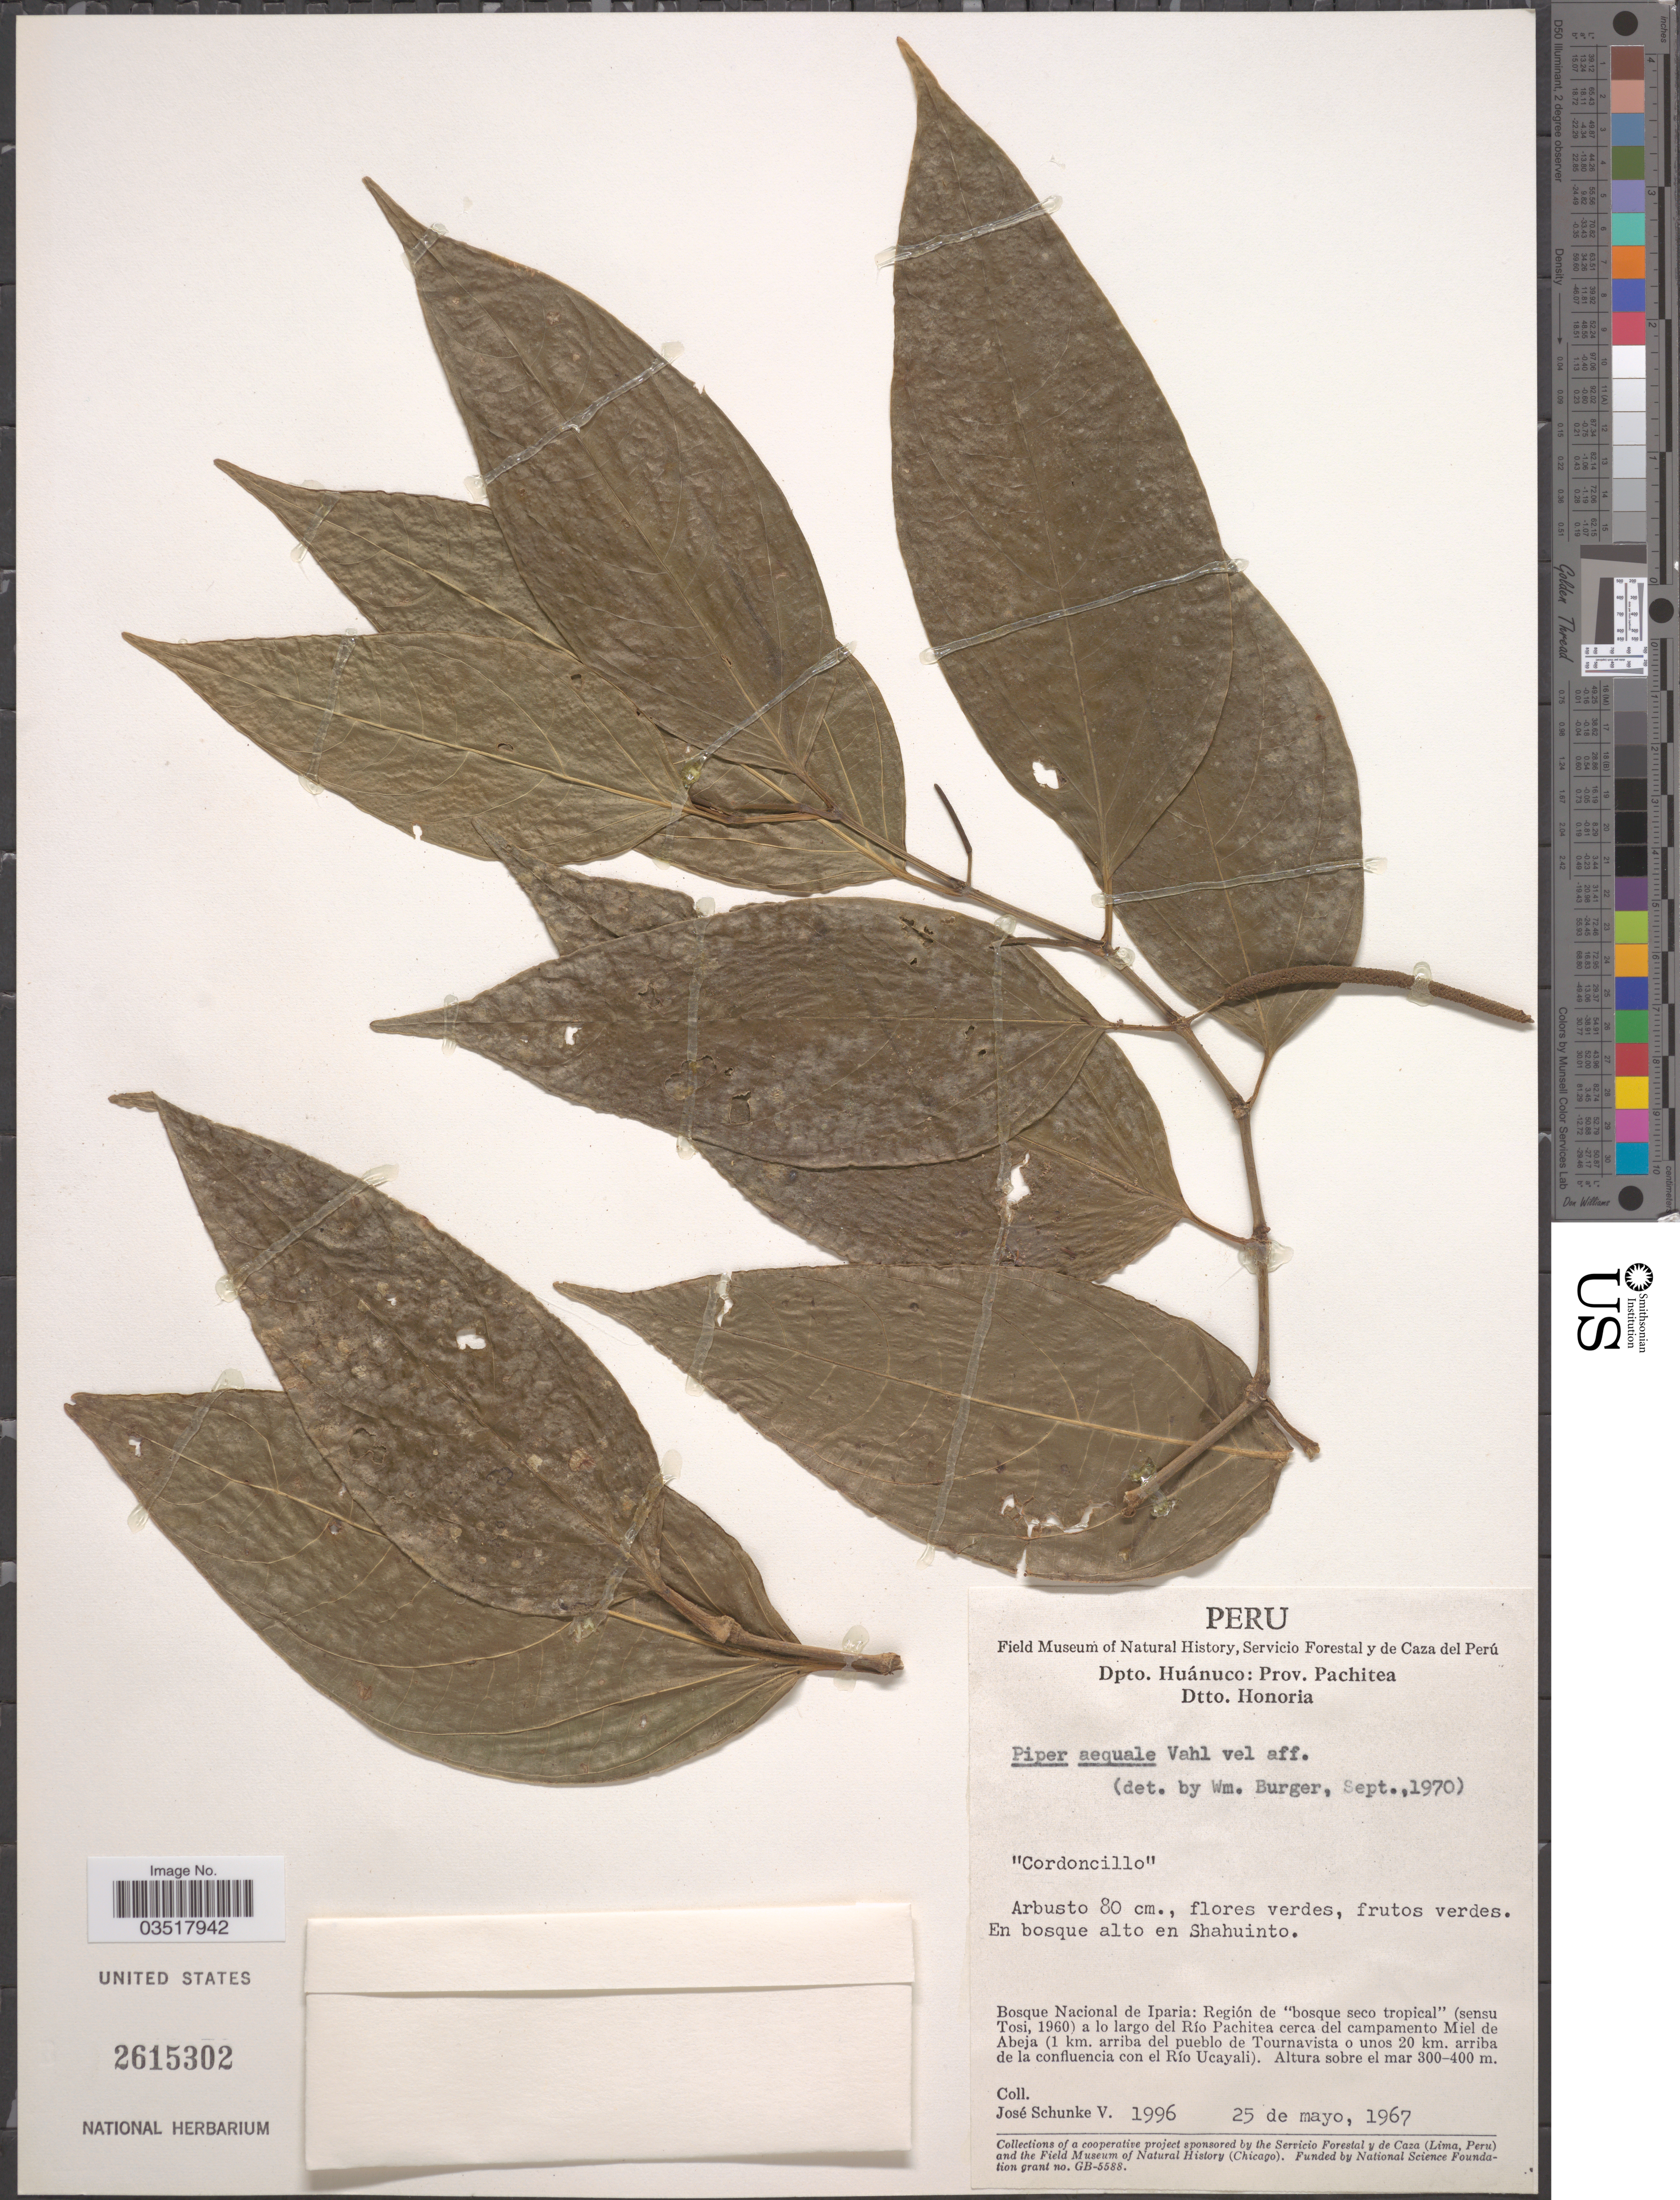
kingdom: Plantae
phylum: Tracheophyta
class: Magnoliopsida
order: Piperales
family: Piperaceae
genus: Piper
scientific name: Piper aequale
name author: Vahl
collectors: J. Schunke Vigo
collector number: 1996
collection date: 1967-05-25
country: Peru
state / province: Huánuco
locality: Dpto. Huánuco: Prov. Pachitea. Dtto. Honoria. En bosque alto en Shahuinto. Bosque Nacional de Iparia: Región de 'bosque seco tropical' (sensu Tosi, 1960) a lo largo del Río Pachitea cerca del campamento Miel de Abeja (1 km. arriba del pueblo de Tournavista o unos 20 km. arriba de la confluencia con el Río Ucayali).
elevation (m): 300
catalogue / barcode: US 2615302